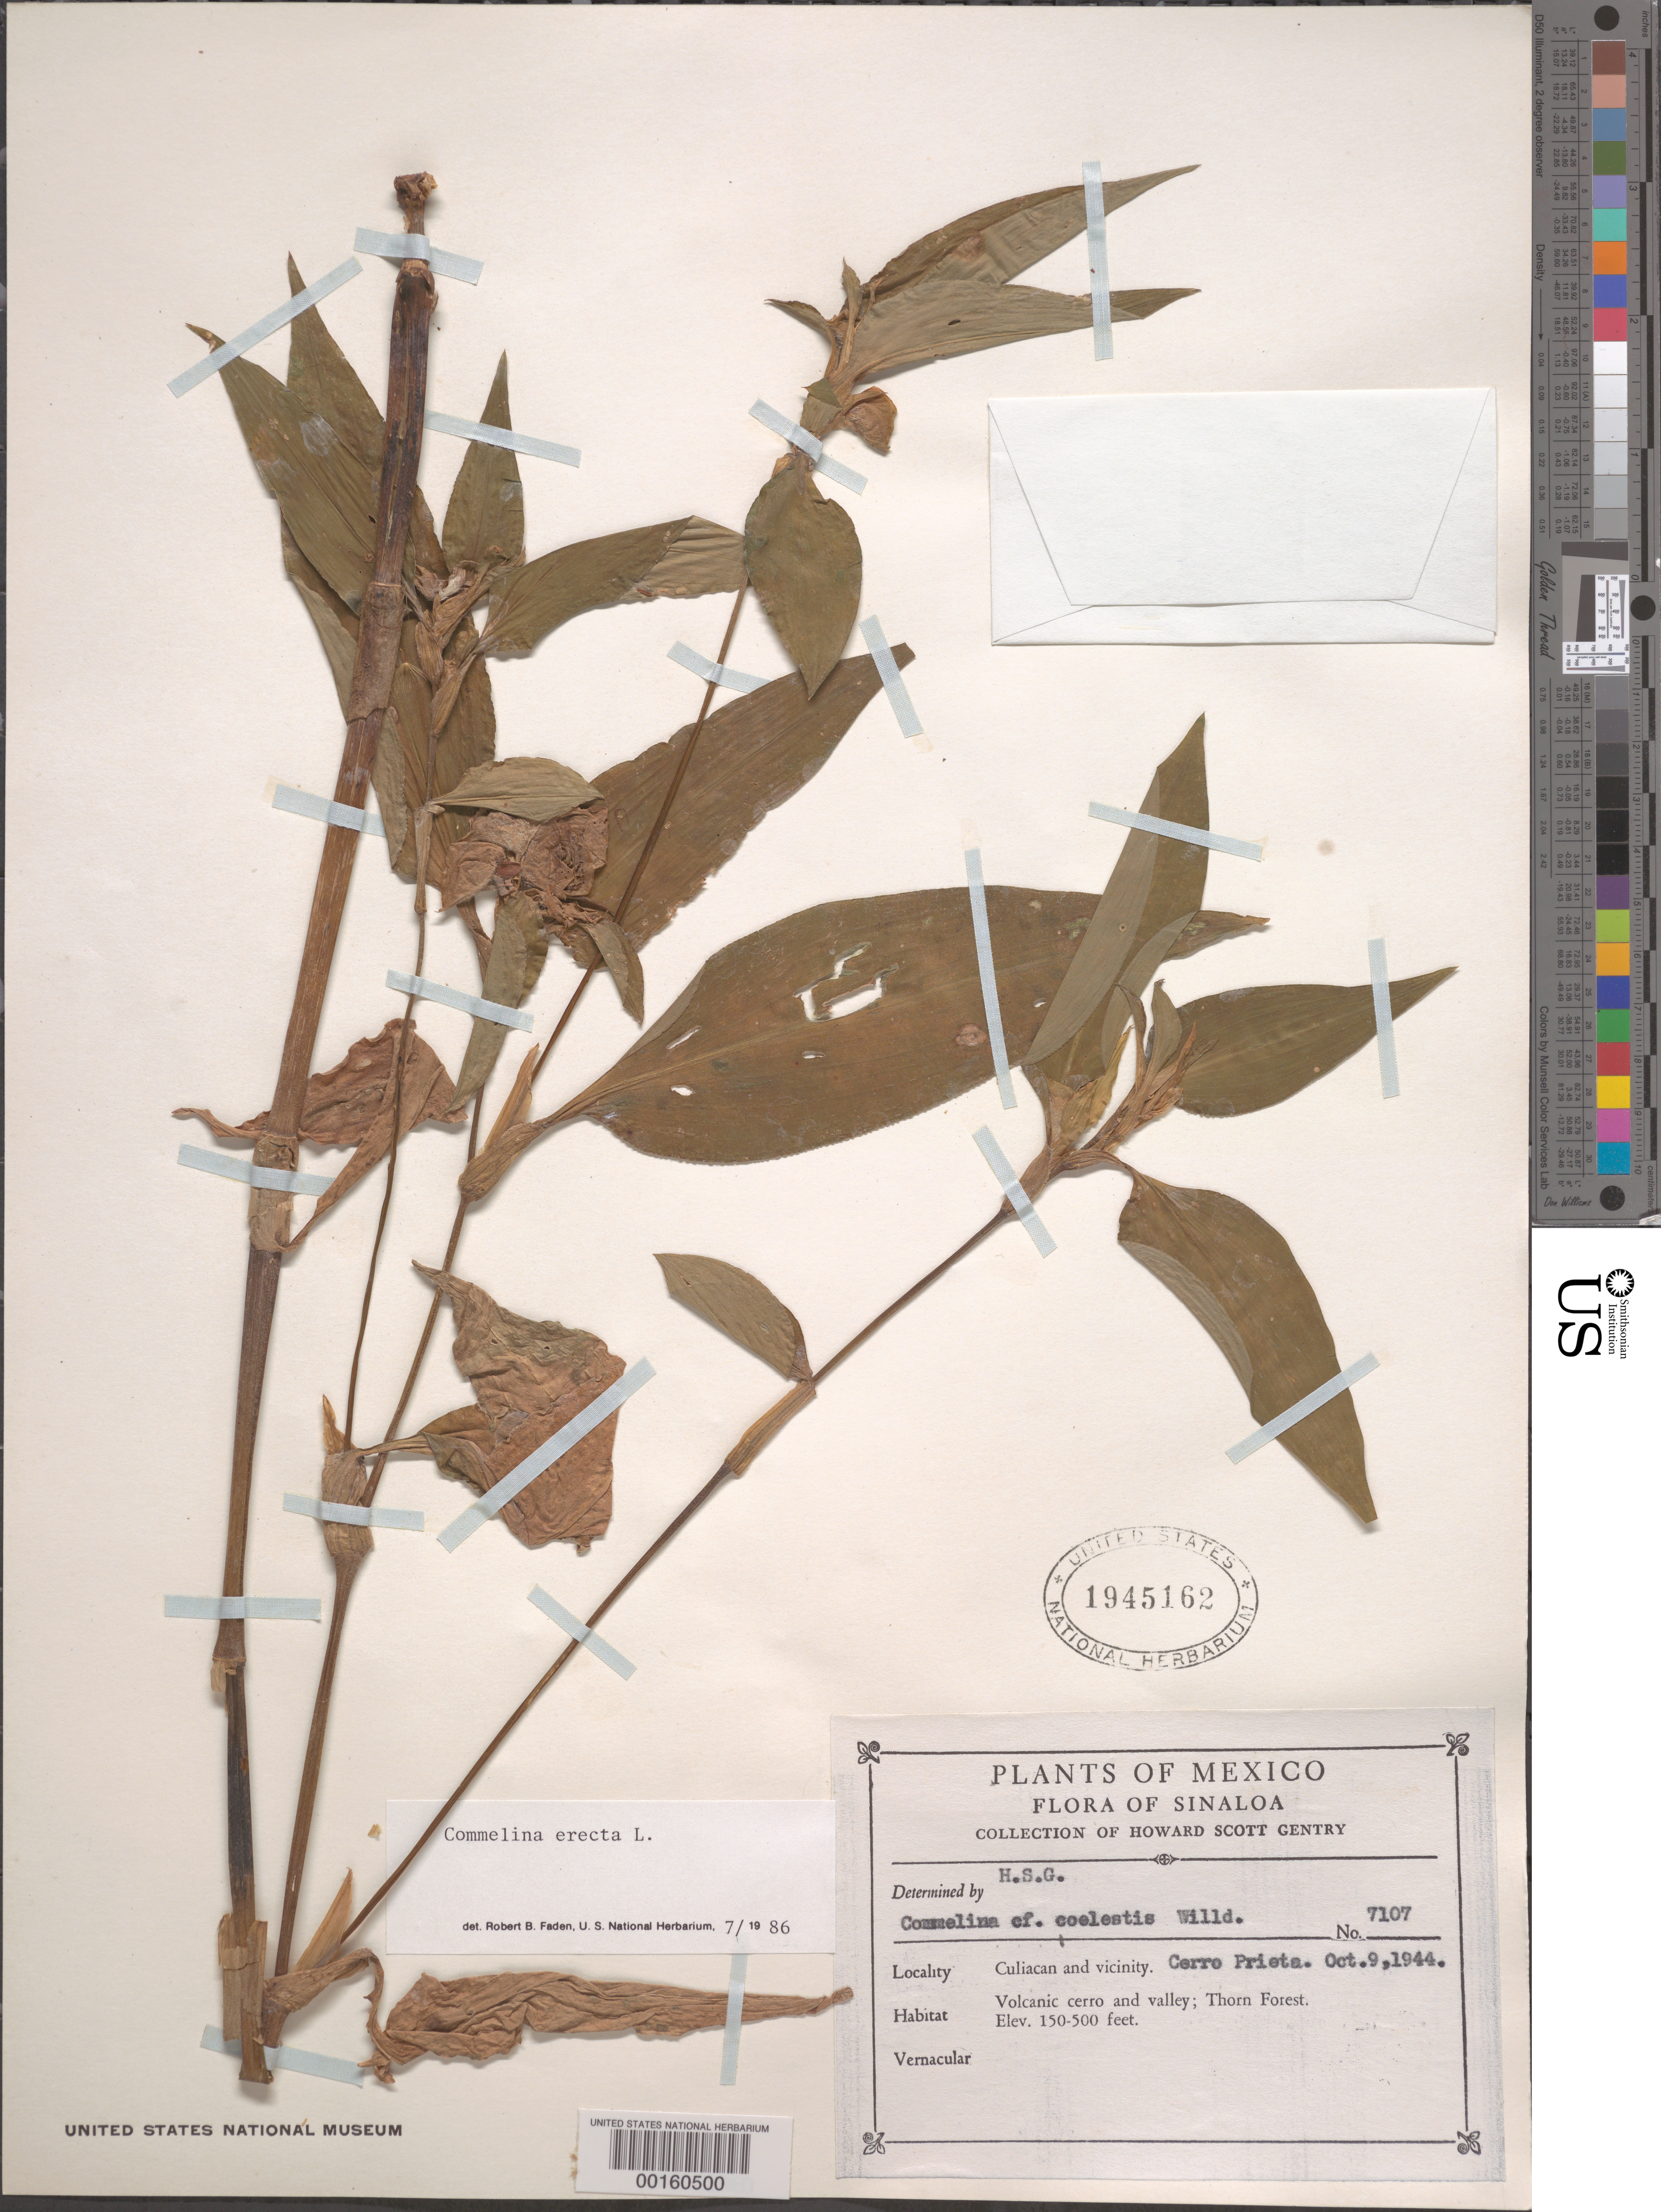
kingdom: Plantae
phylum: Tracheophyta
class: Liliopsida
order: Commelinales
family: Commelinaceae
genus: Commelina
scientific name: Commelina erecta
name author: L.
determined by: Faden, Robert B., (US), Smithsonian Institution - National Museum of Natural History (UNITED STATES)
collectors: H. S. Gentry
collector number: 7107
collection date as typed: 09 Oct 1944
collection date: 1944-10-09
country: Mexico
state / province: Sinaloa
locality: Culiacan, Cerro Prieta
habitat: Volcan and valley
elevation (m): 46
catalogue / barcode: US 1945162